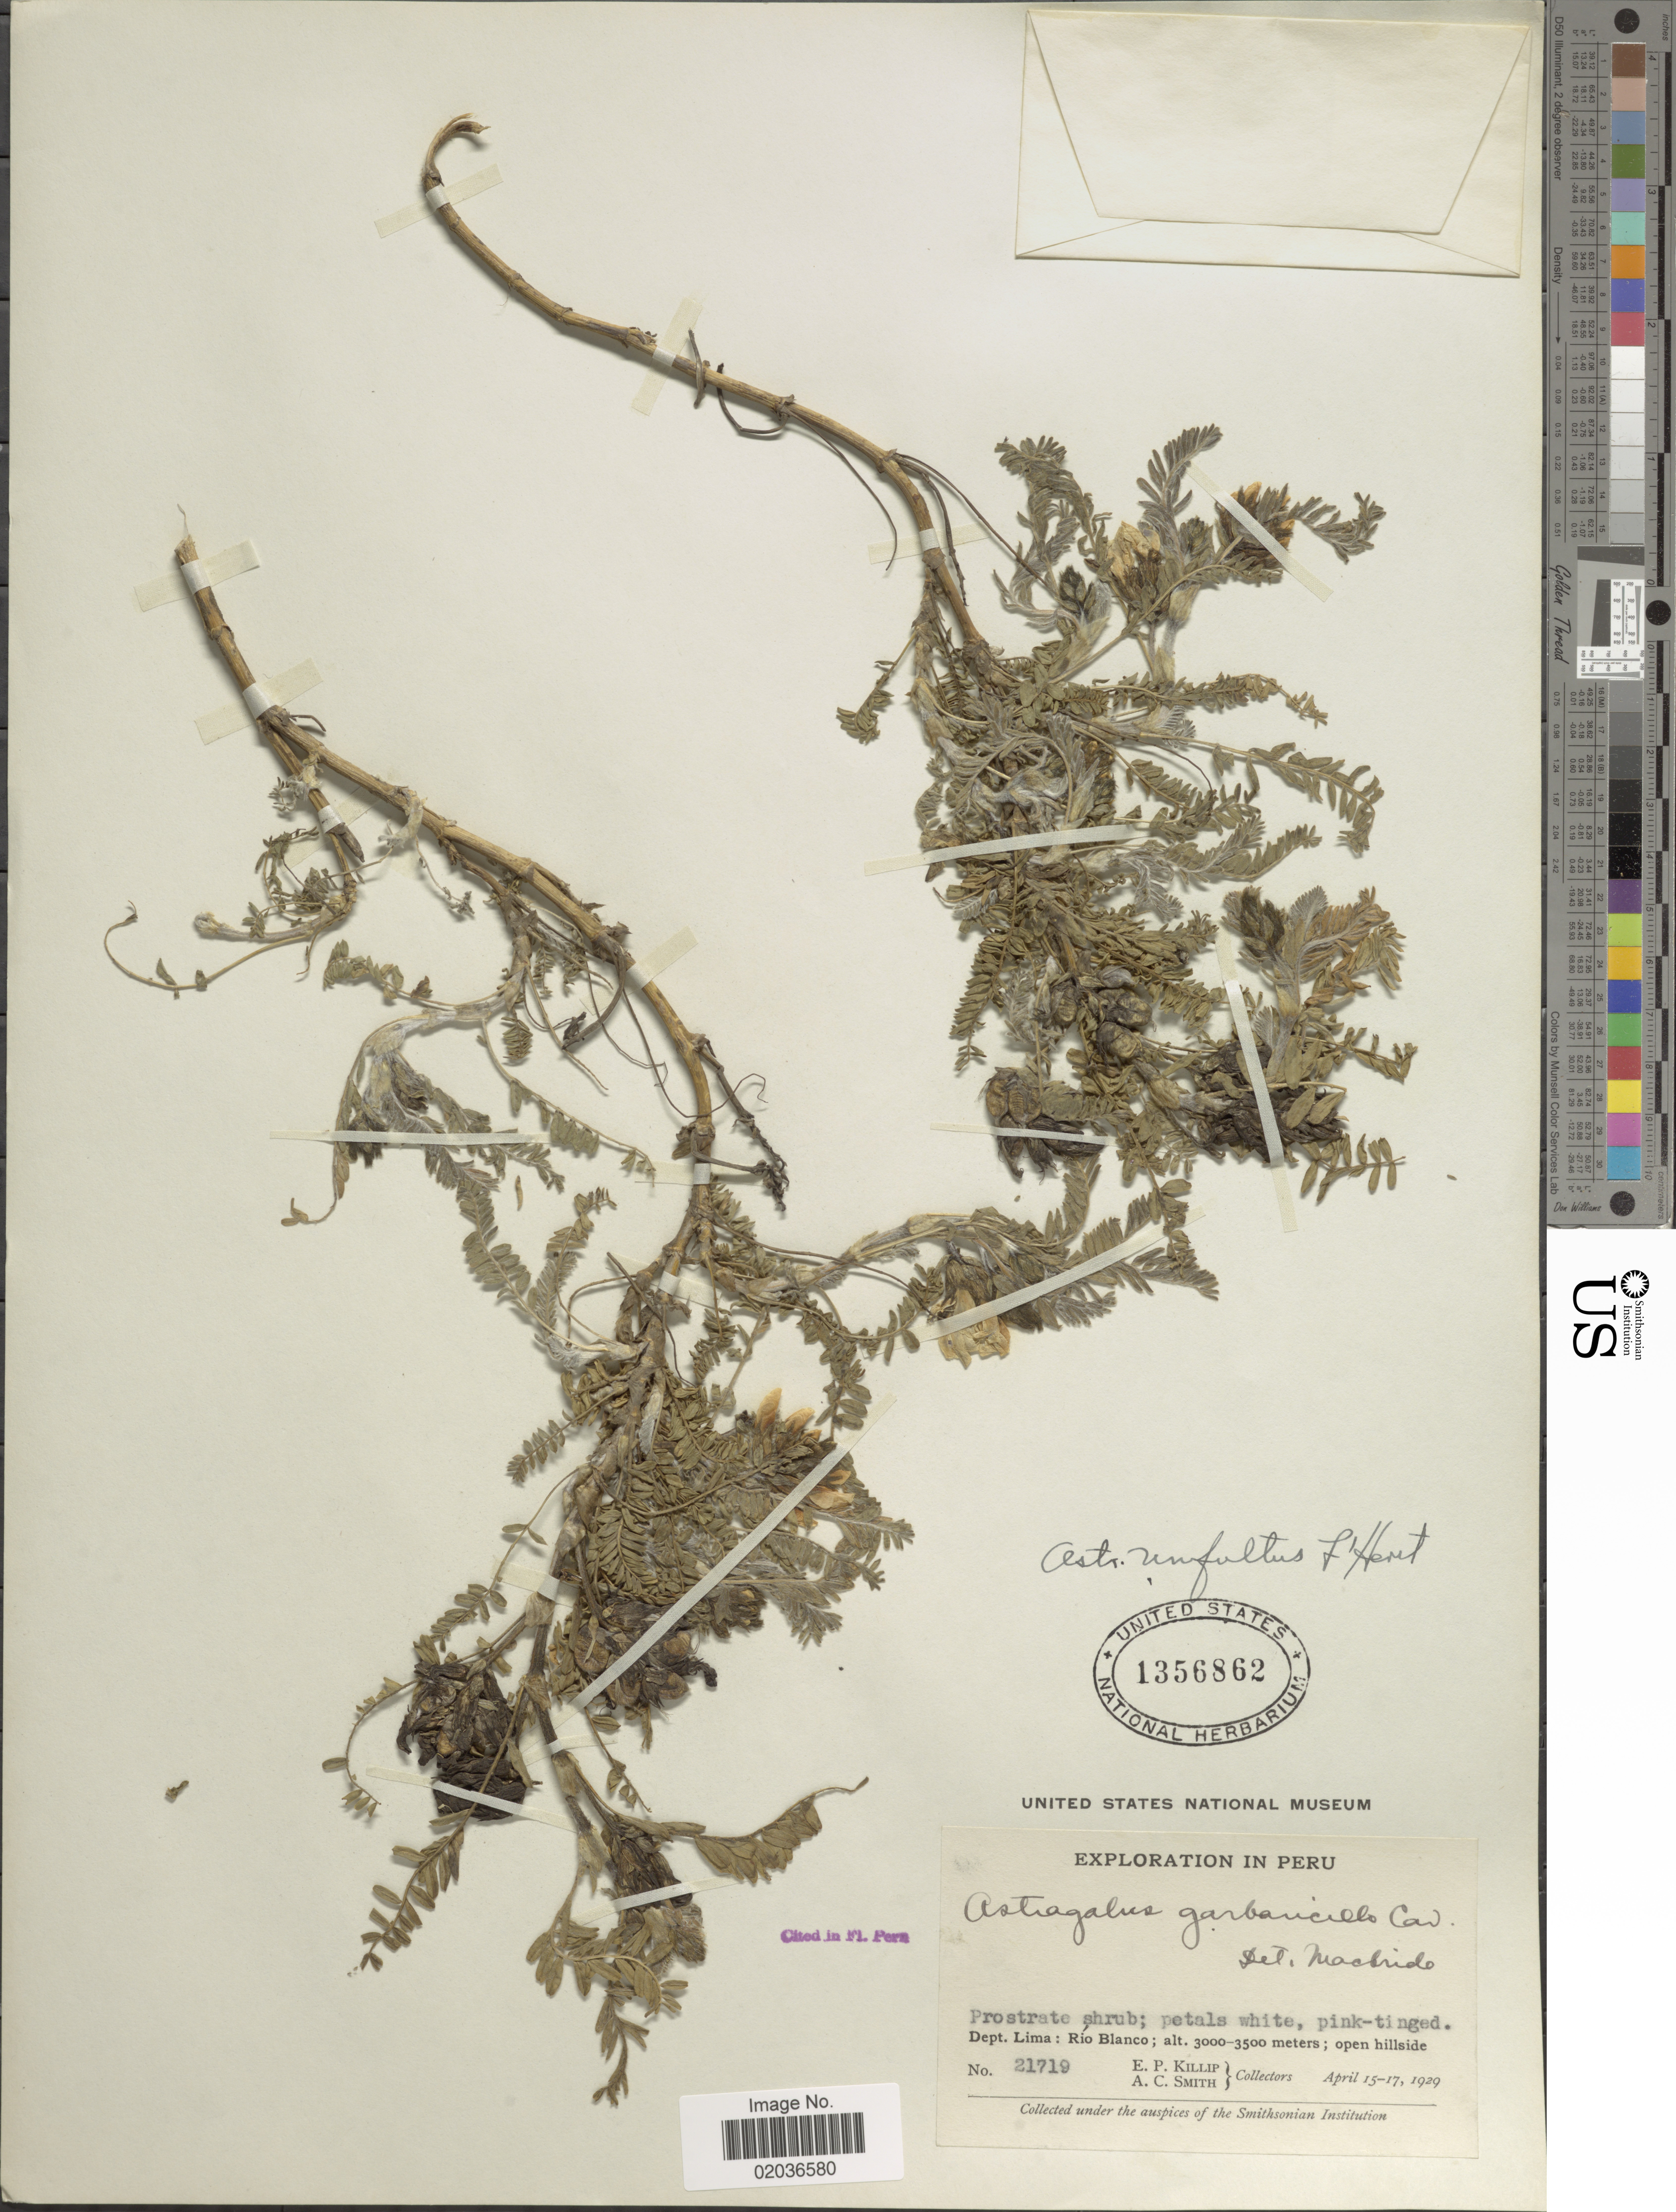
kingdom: Plantae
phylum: Tracheophyta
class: Magnoliopsida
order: Fabales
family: Fabaceae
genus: Astragalus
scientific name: Astragalus garbancillo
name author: Cav.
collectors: E. P. Killip & A. C. Smith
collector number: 21719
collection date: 1929-04-15/1929-04-17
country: Peru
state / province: Lima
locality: Dept. Lima: Río Blanco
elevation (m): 3000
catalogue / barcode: US 1356862